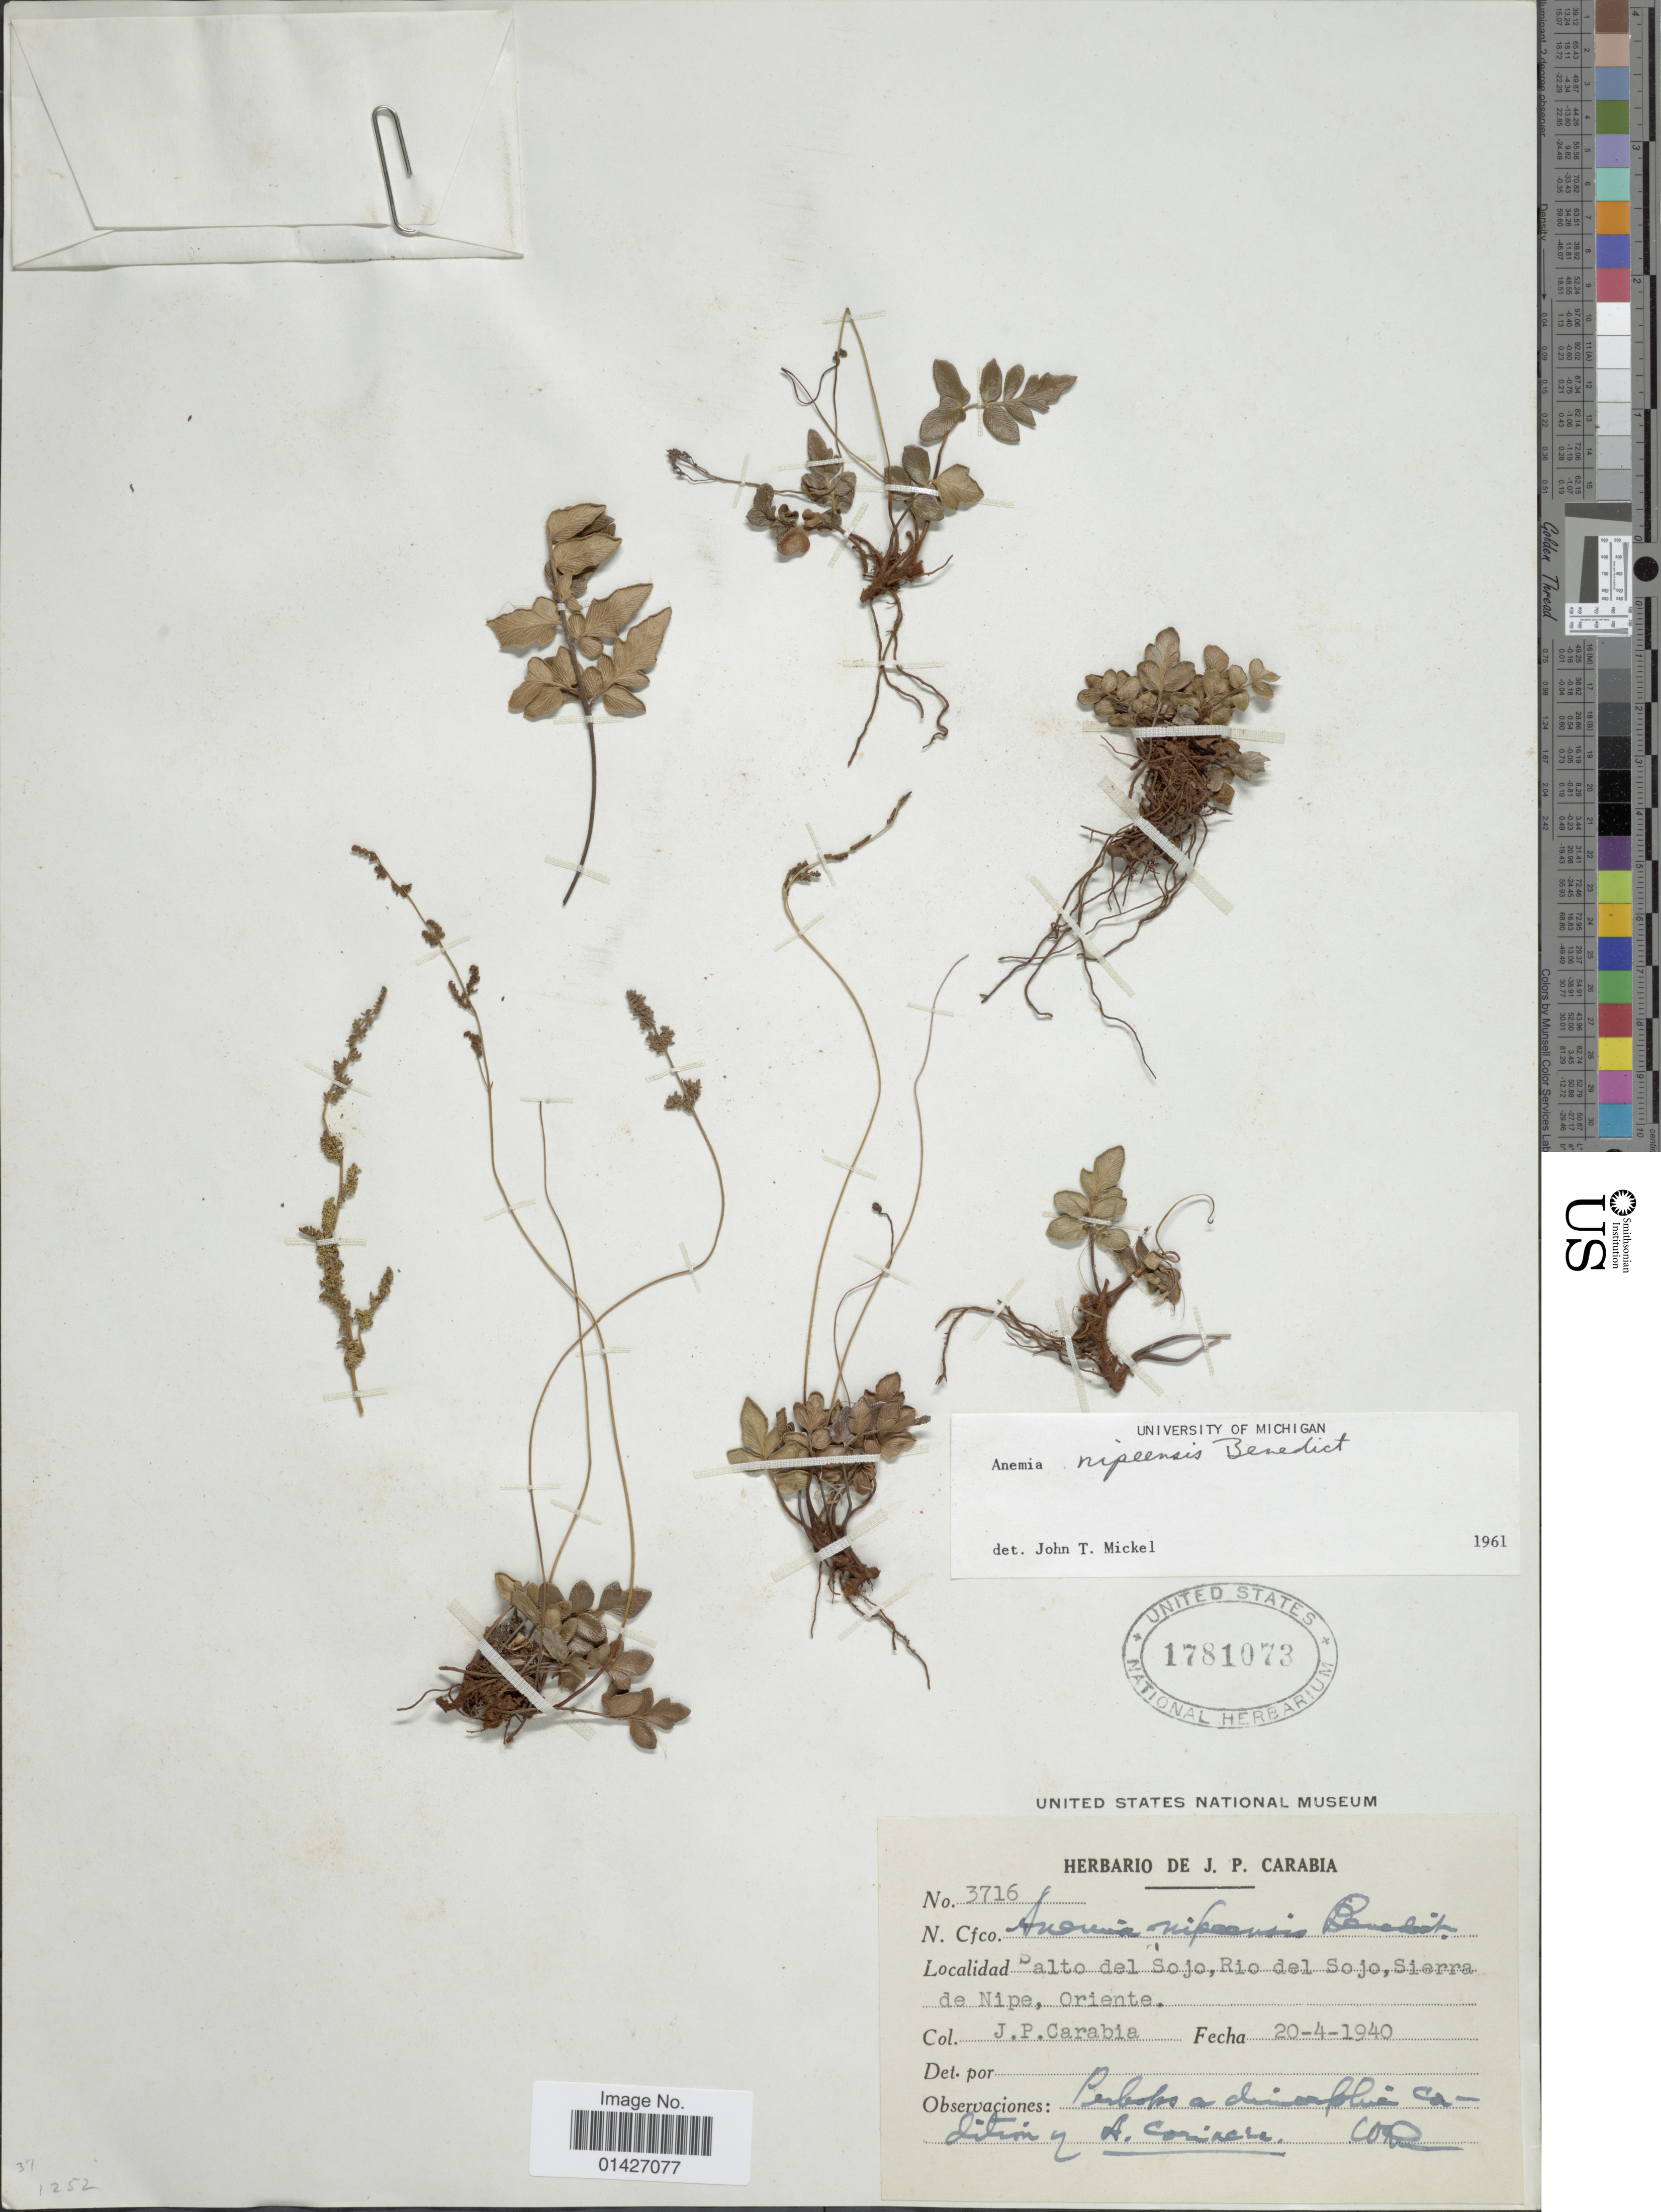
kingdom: Plantae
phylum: Tracheophyta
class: Polypodiopsida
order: Schizaeales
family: Anemiaceae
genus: Anemia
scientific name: Anemia coriacea f. nipeensis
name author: (Benedict) Mickel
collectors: J. Carabia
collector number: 3716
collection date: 1940-04-20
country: Cuba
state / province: Oriente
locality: Alto del Sojo, Rio del Sojo, Sierra de Nipe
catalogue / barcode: US 1781073